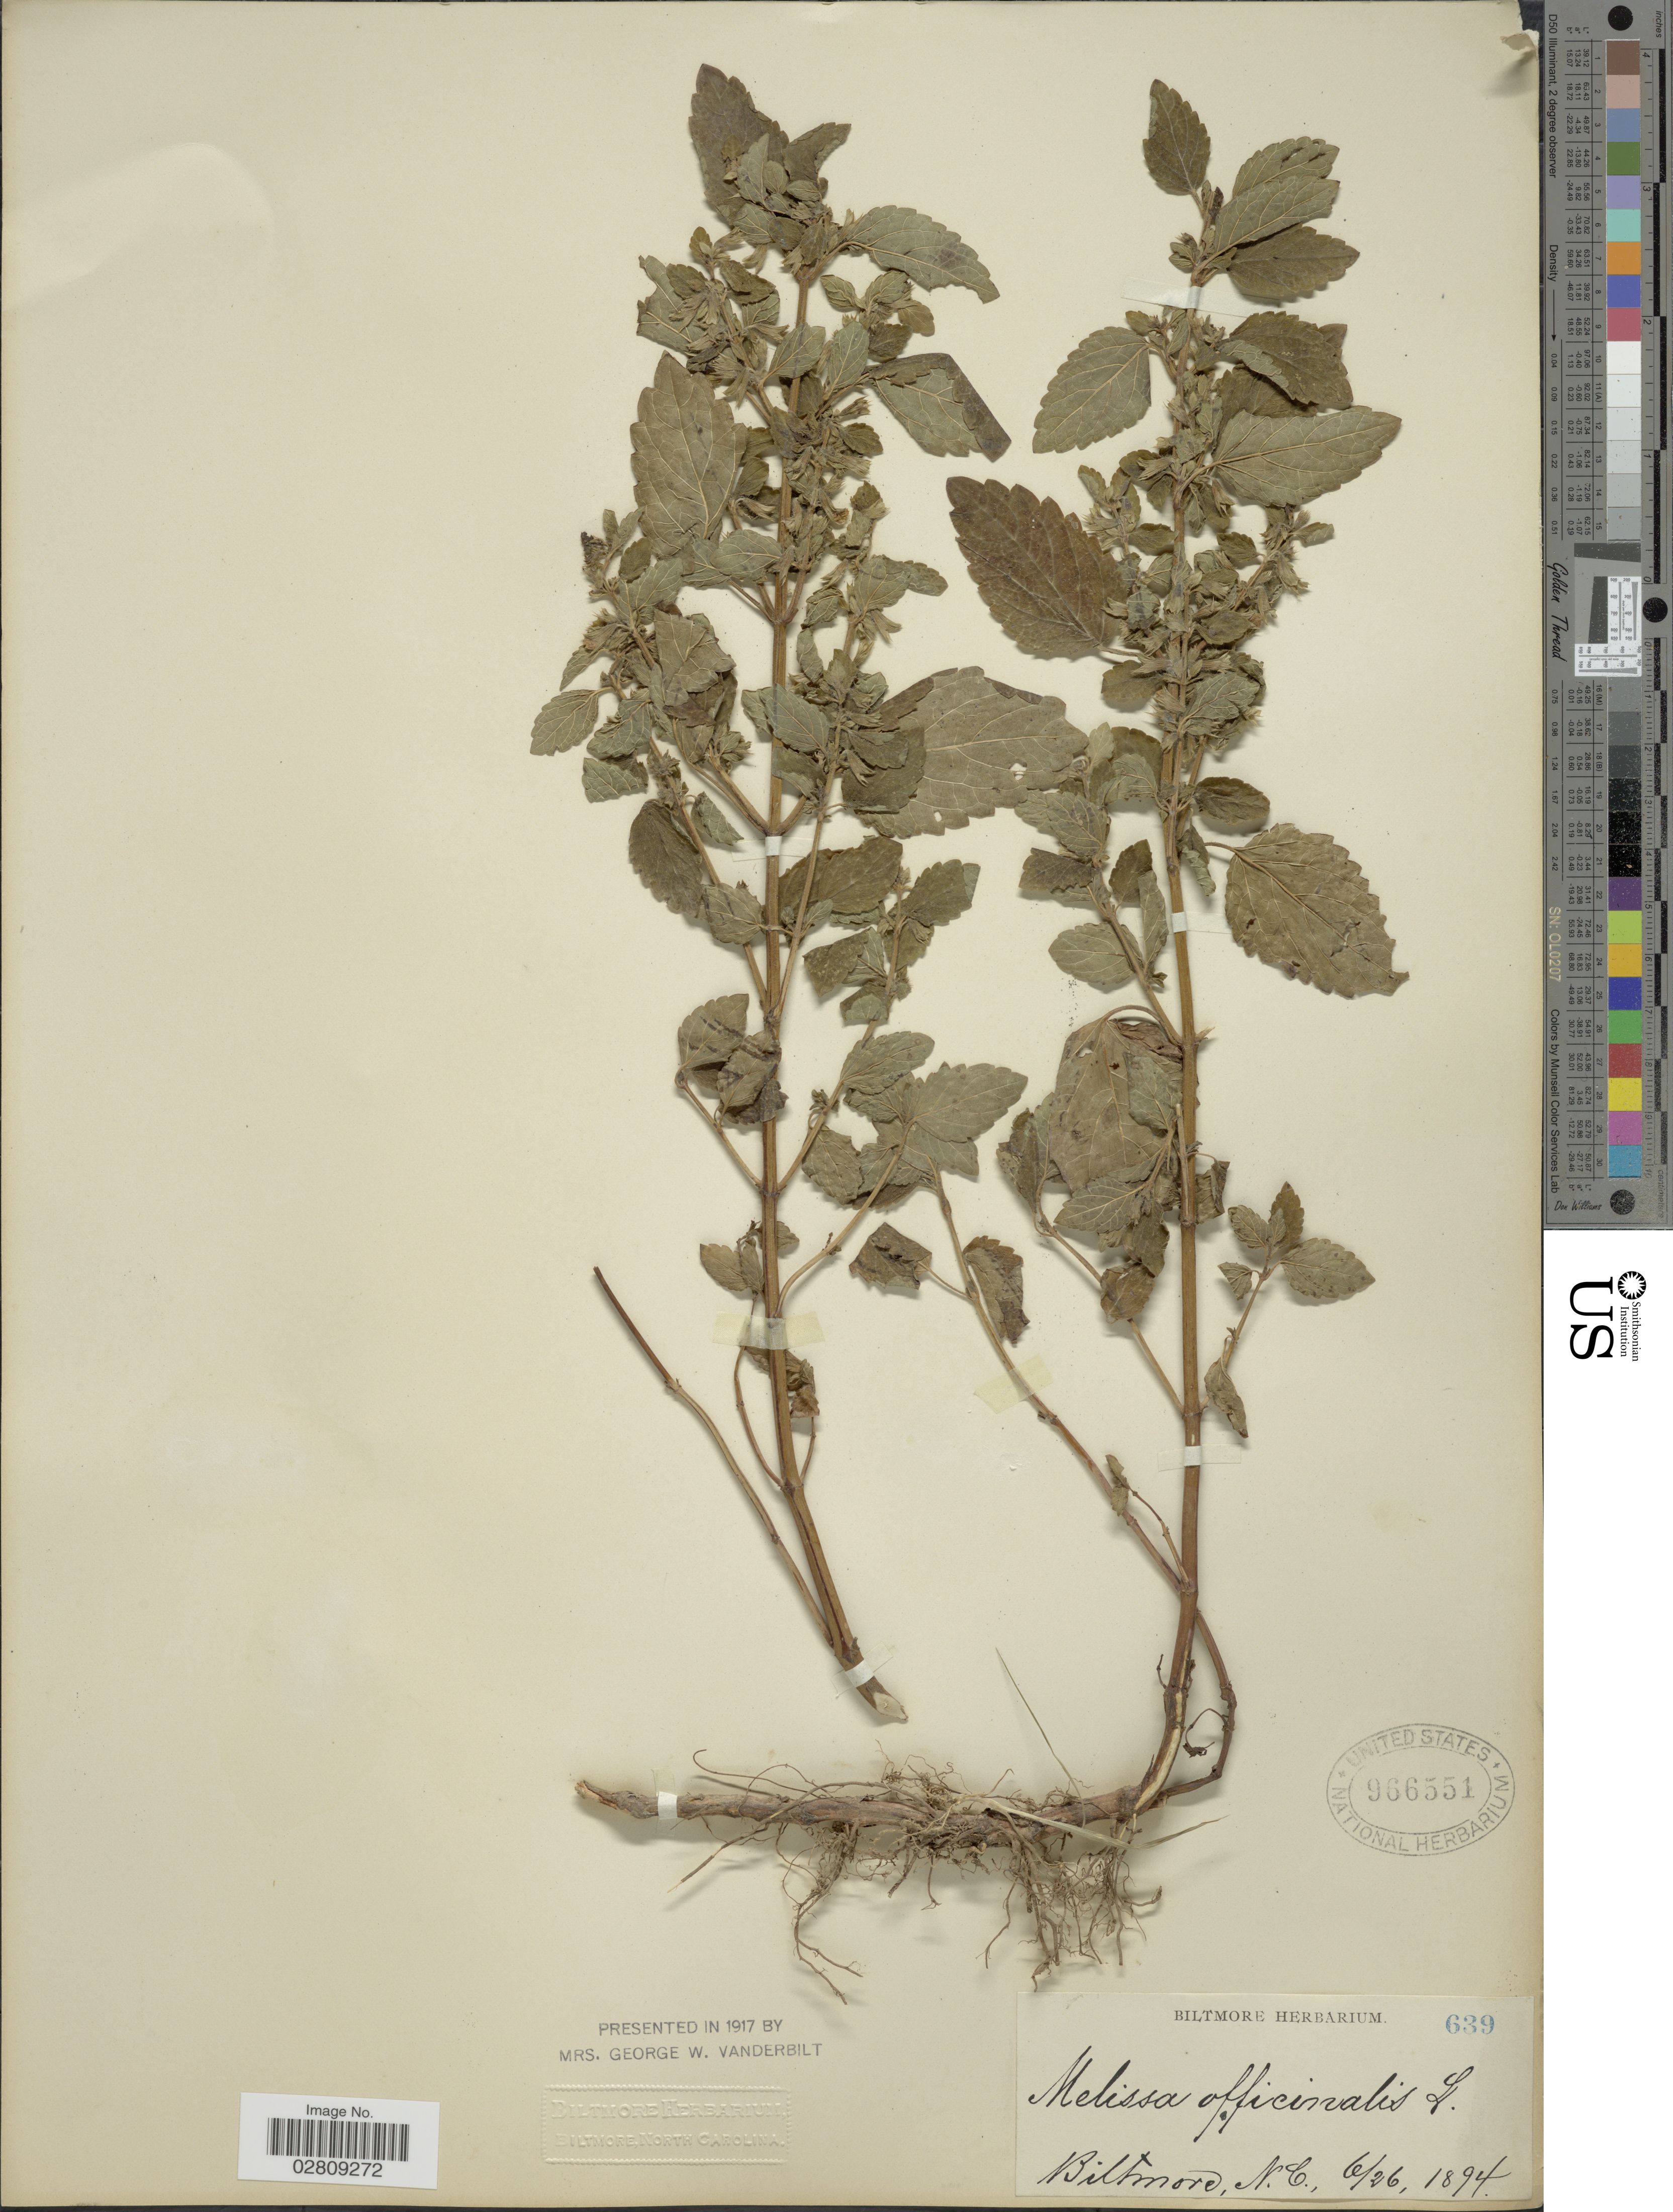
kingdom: Plantae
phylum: Tracheophyta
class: Magnoliopsida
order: Lamiales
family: Lamiaceae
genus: Melissa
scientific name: Melissa officinalis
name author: L.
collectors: ex herb. Biltmore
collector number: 639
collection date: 1894-06-26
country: United States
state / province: North Carolina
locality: Biltmore.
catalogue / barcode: US 966551